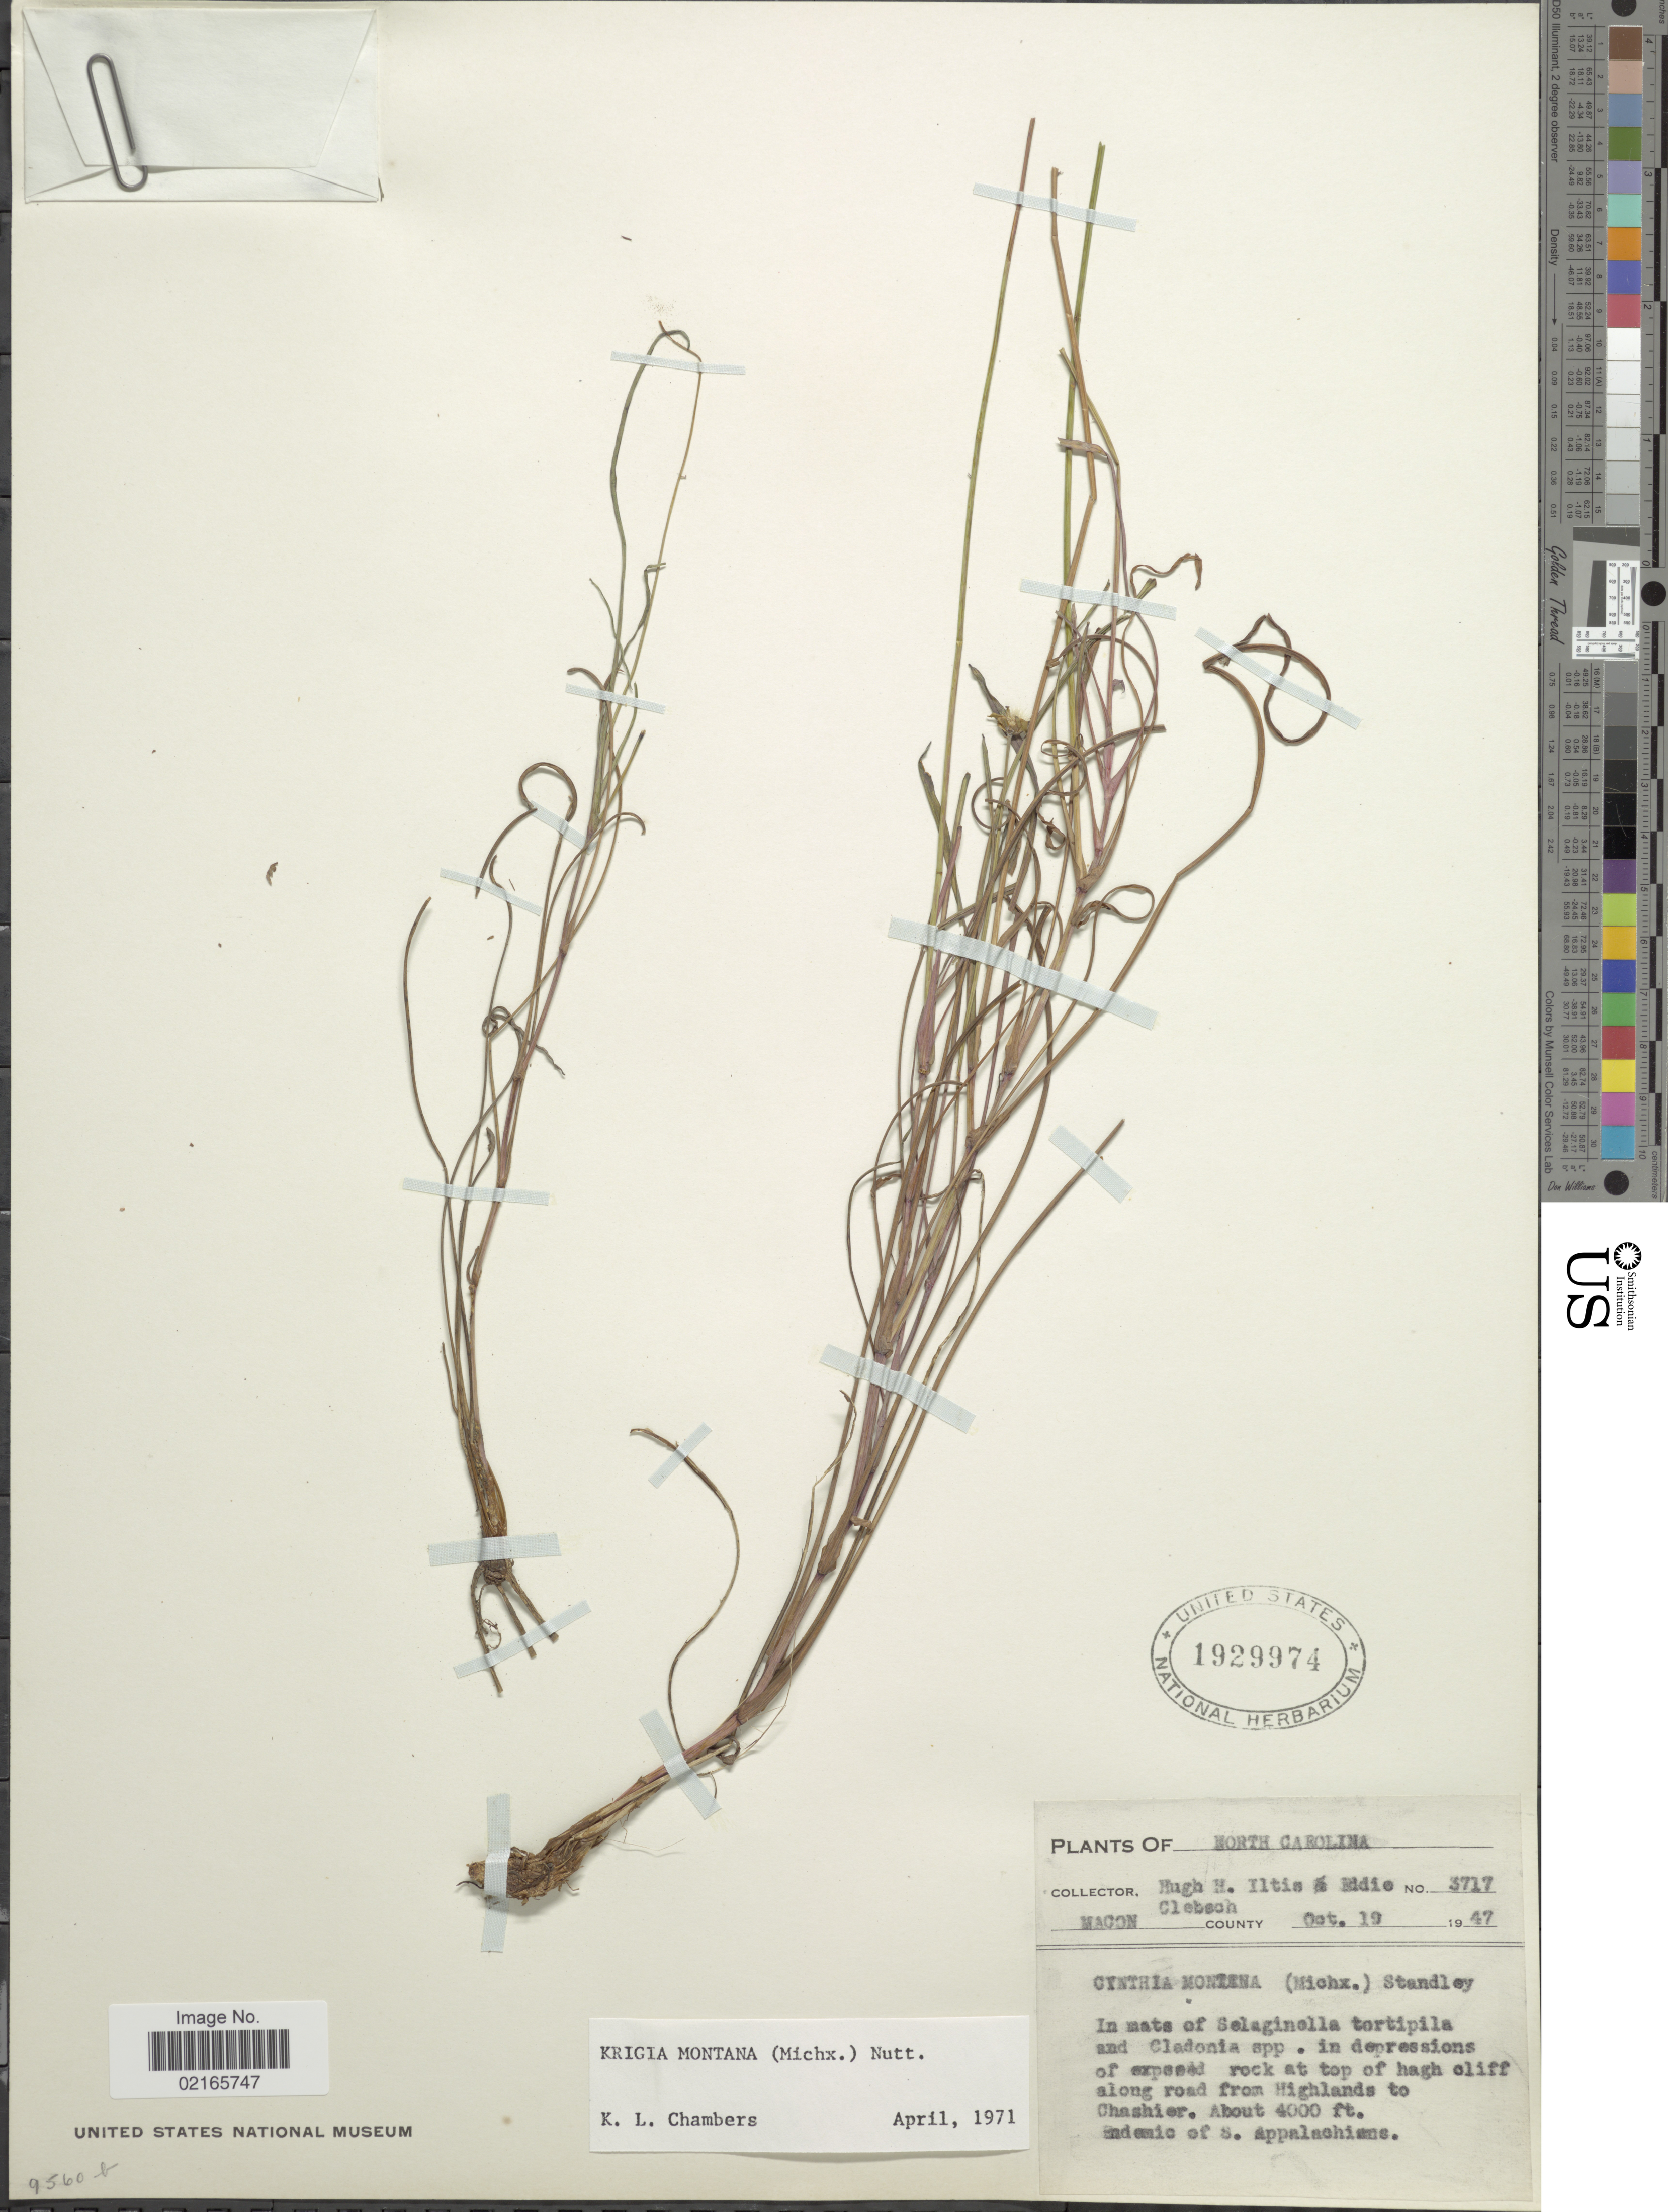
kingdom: Plantae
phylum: Tracheophyta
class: Magnoliopsida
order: Asterales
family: Asteraceae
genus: Krigia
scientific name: Krigia montana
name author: Nutt.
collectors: H. H. Iltis & E. Clebsch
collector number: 3717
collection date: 1947-10-19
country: United States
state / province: North Carolina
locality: Macon County, at top of hagh cliff along road from Highlands to Chashier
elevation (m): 1219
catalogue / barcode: US 1929947